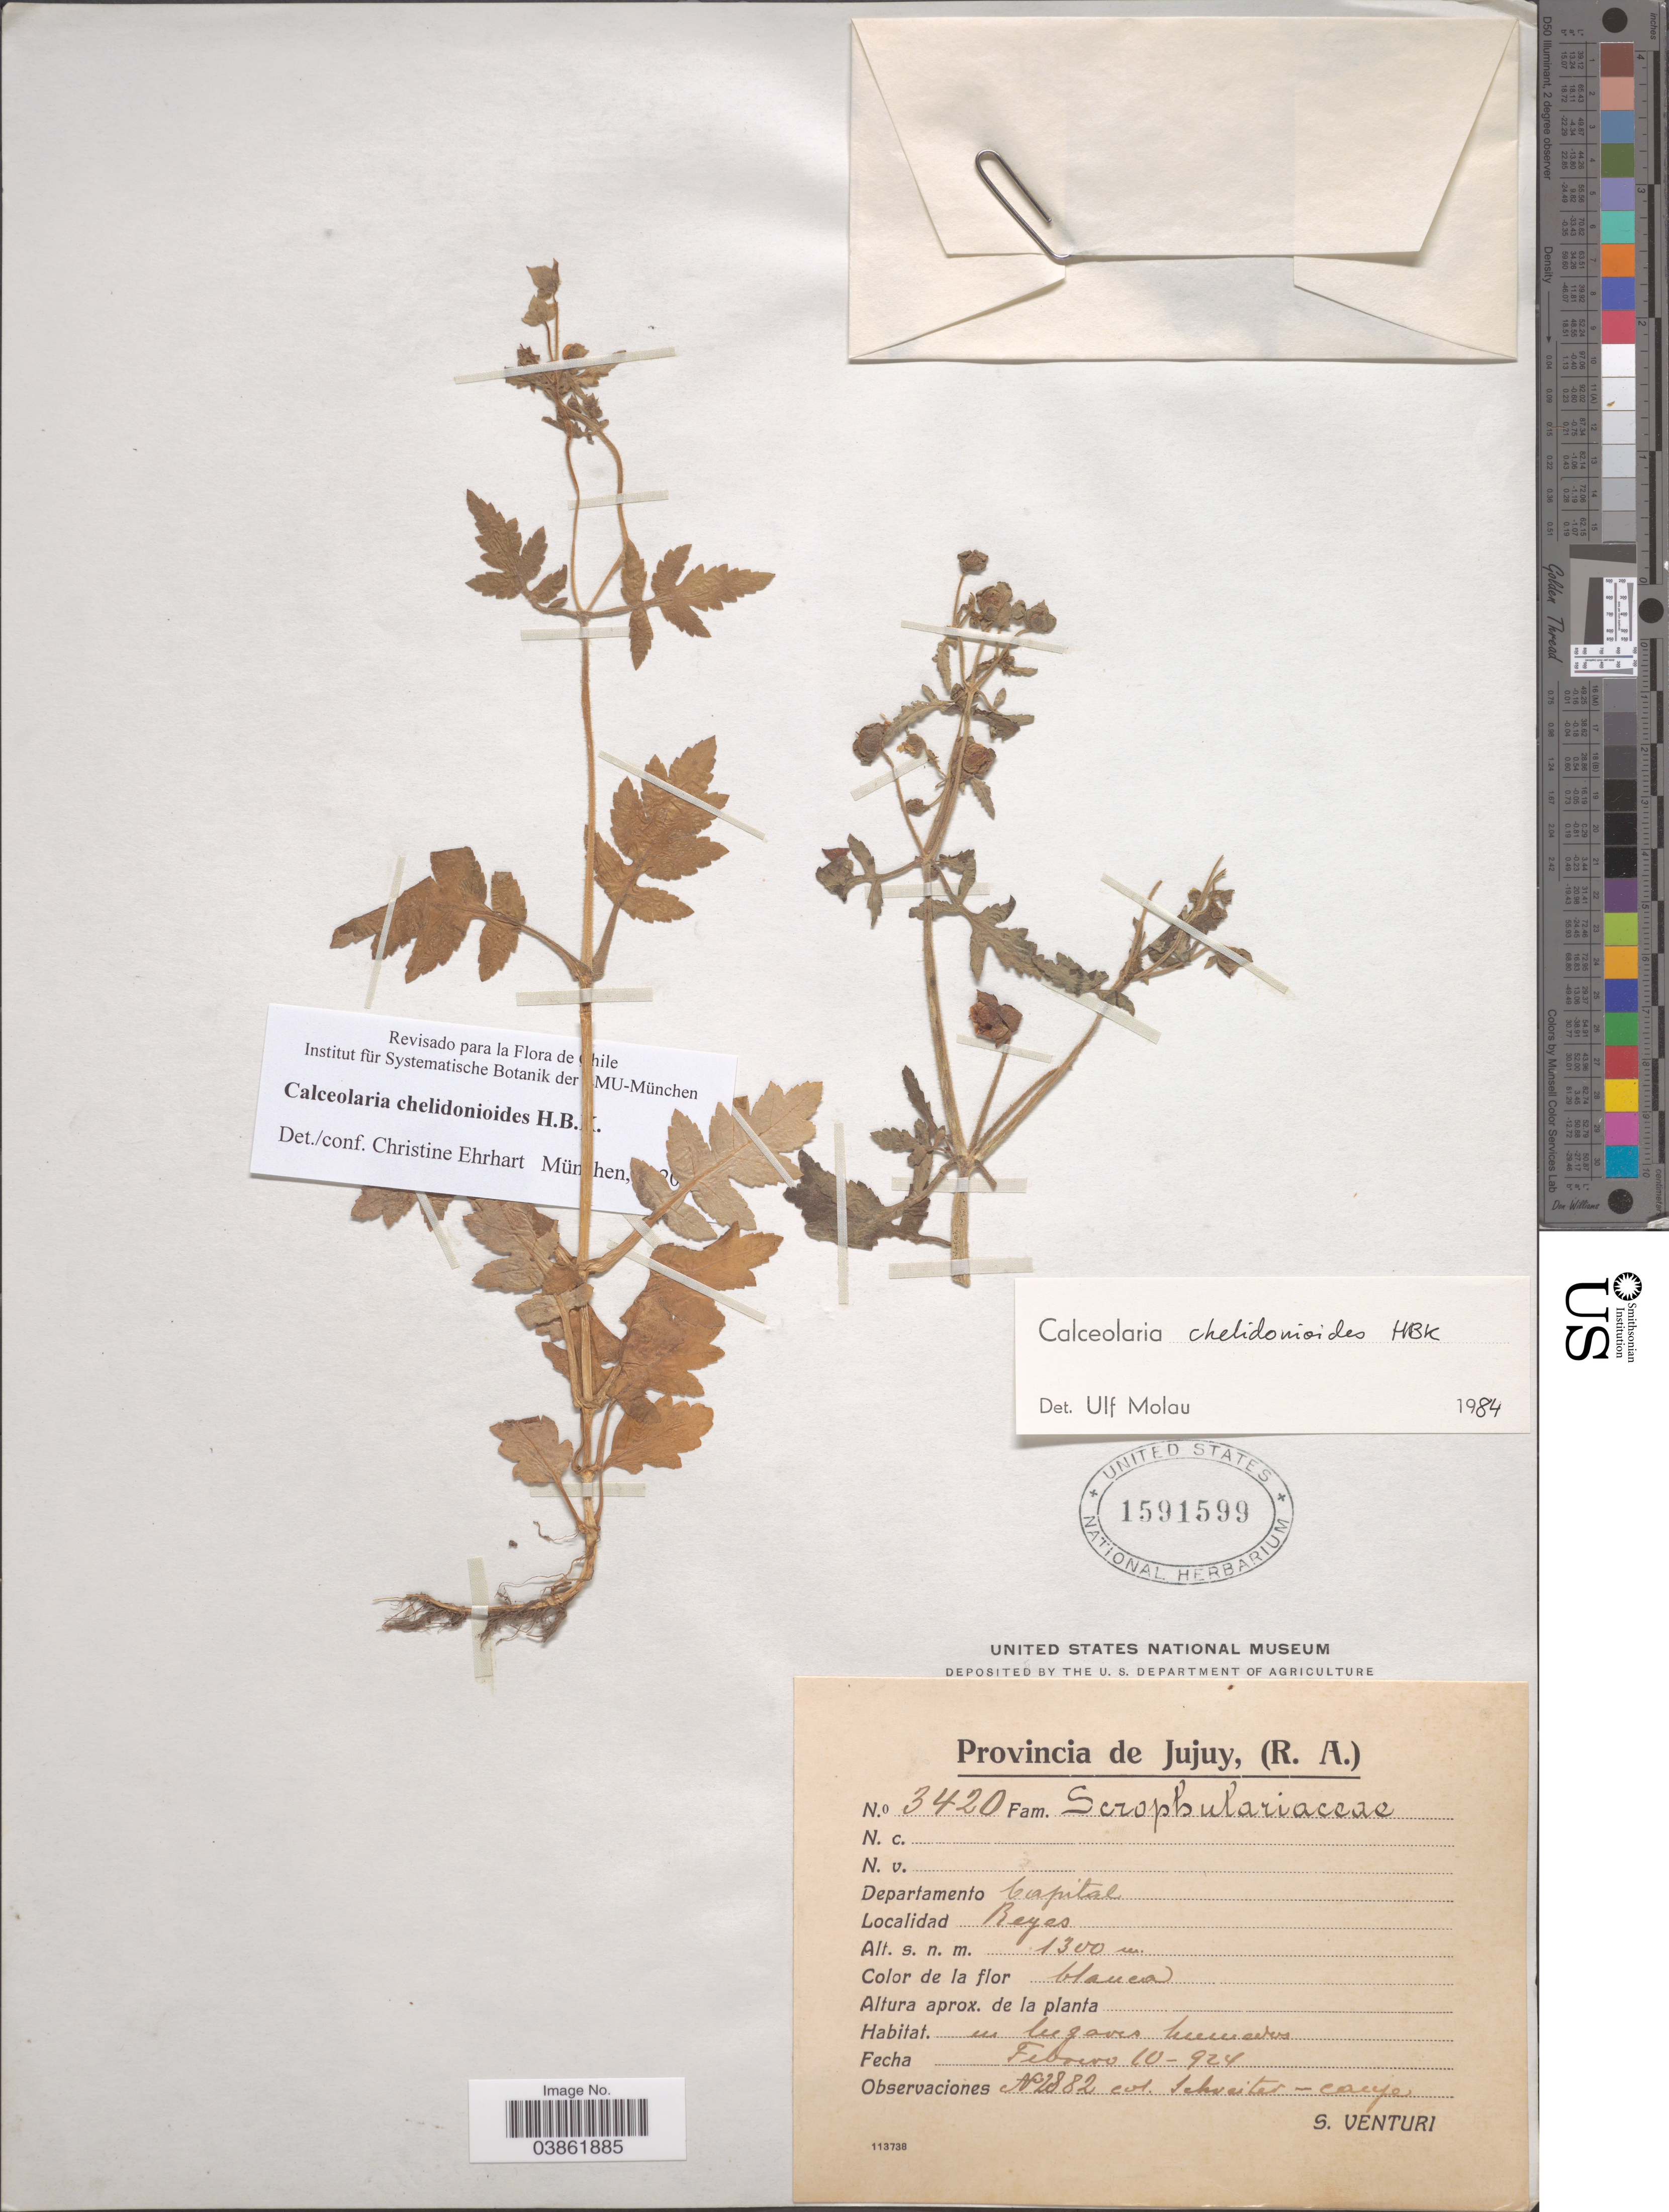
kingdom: Plantae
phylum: Tracheophyta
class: Magnoliopsida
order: Lamiales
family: Calceolariaceae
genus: Calceolaria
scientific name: Calceolaria chelidonioides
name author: Kunth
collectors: S. Venturi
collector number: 3420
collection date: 1924-02-10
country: Argentina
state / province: Jujuy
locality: Departamento Capital. Reyes.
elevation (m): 1300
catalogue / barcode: US 1591599